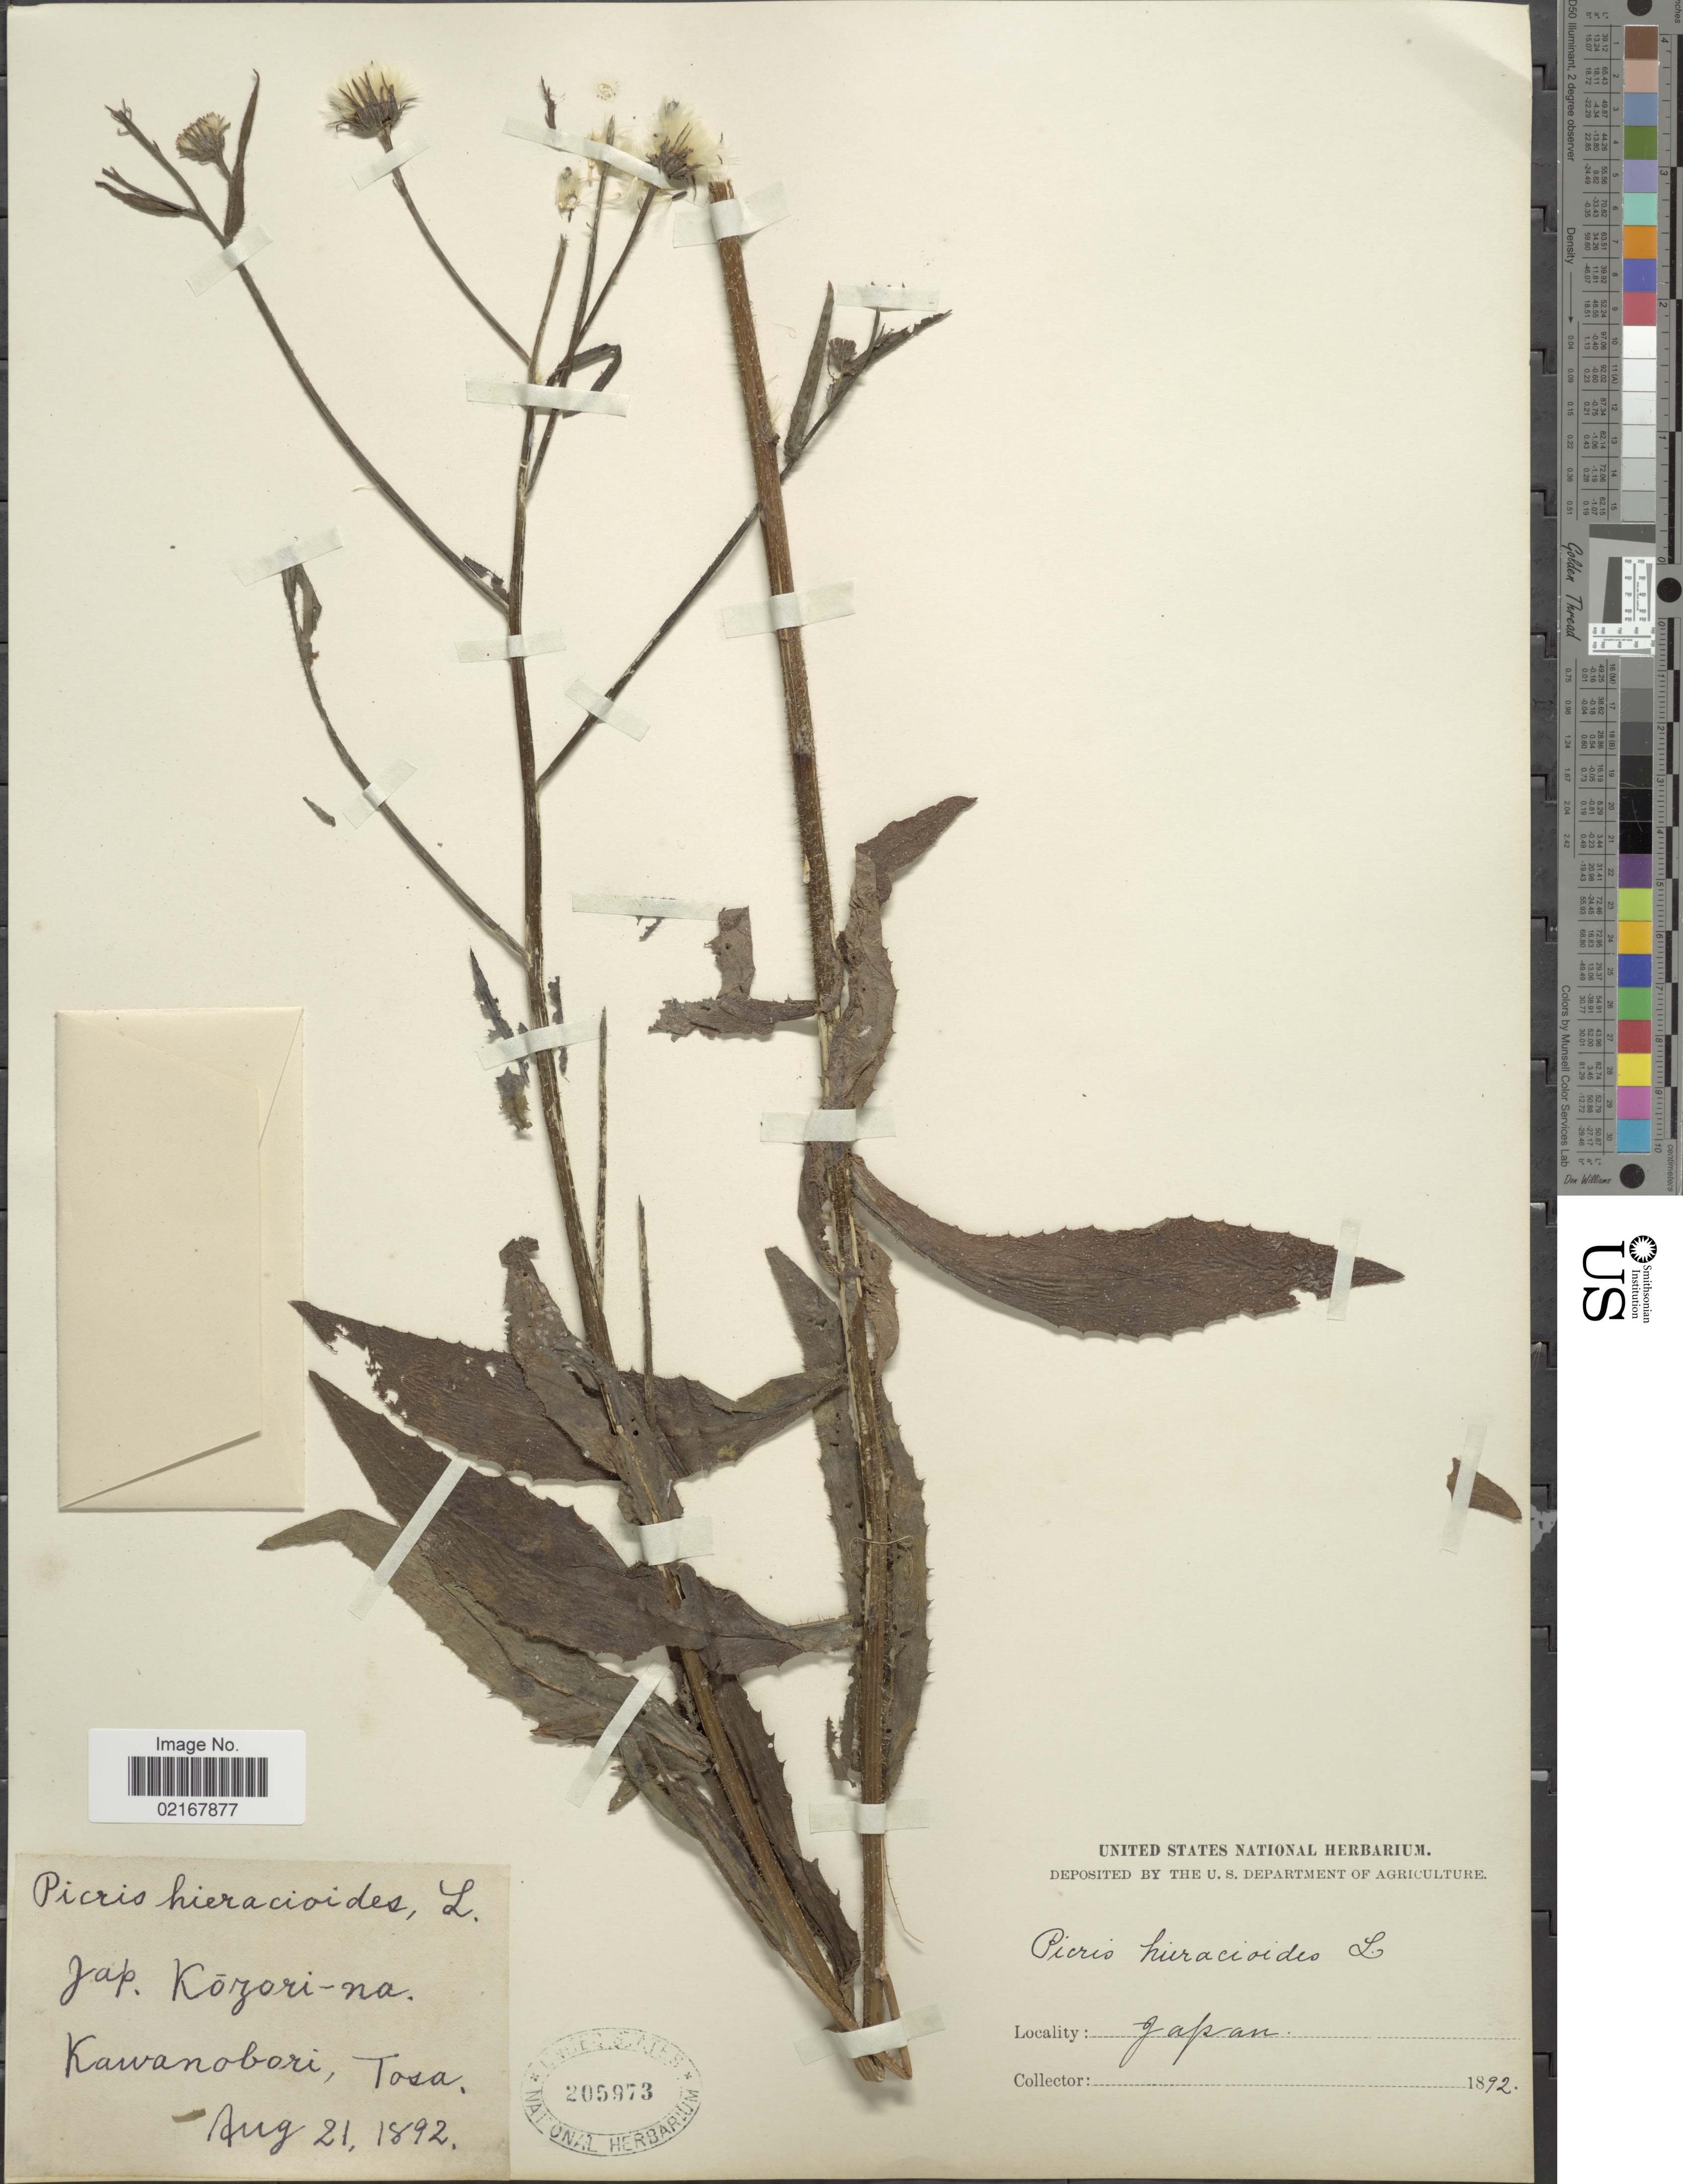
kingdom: Plantae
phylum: Tracheophyta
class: Magnoliopsida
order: Asterales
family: Asteraceae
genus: Picris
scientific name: Picris hieracioides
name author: L.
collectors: U.S. National Herbarium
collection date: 1892-08-21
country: Japan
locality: Kawanobori, Tosa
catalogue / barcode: US 205973